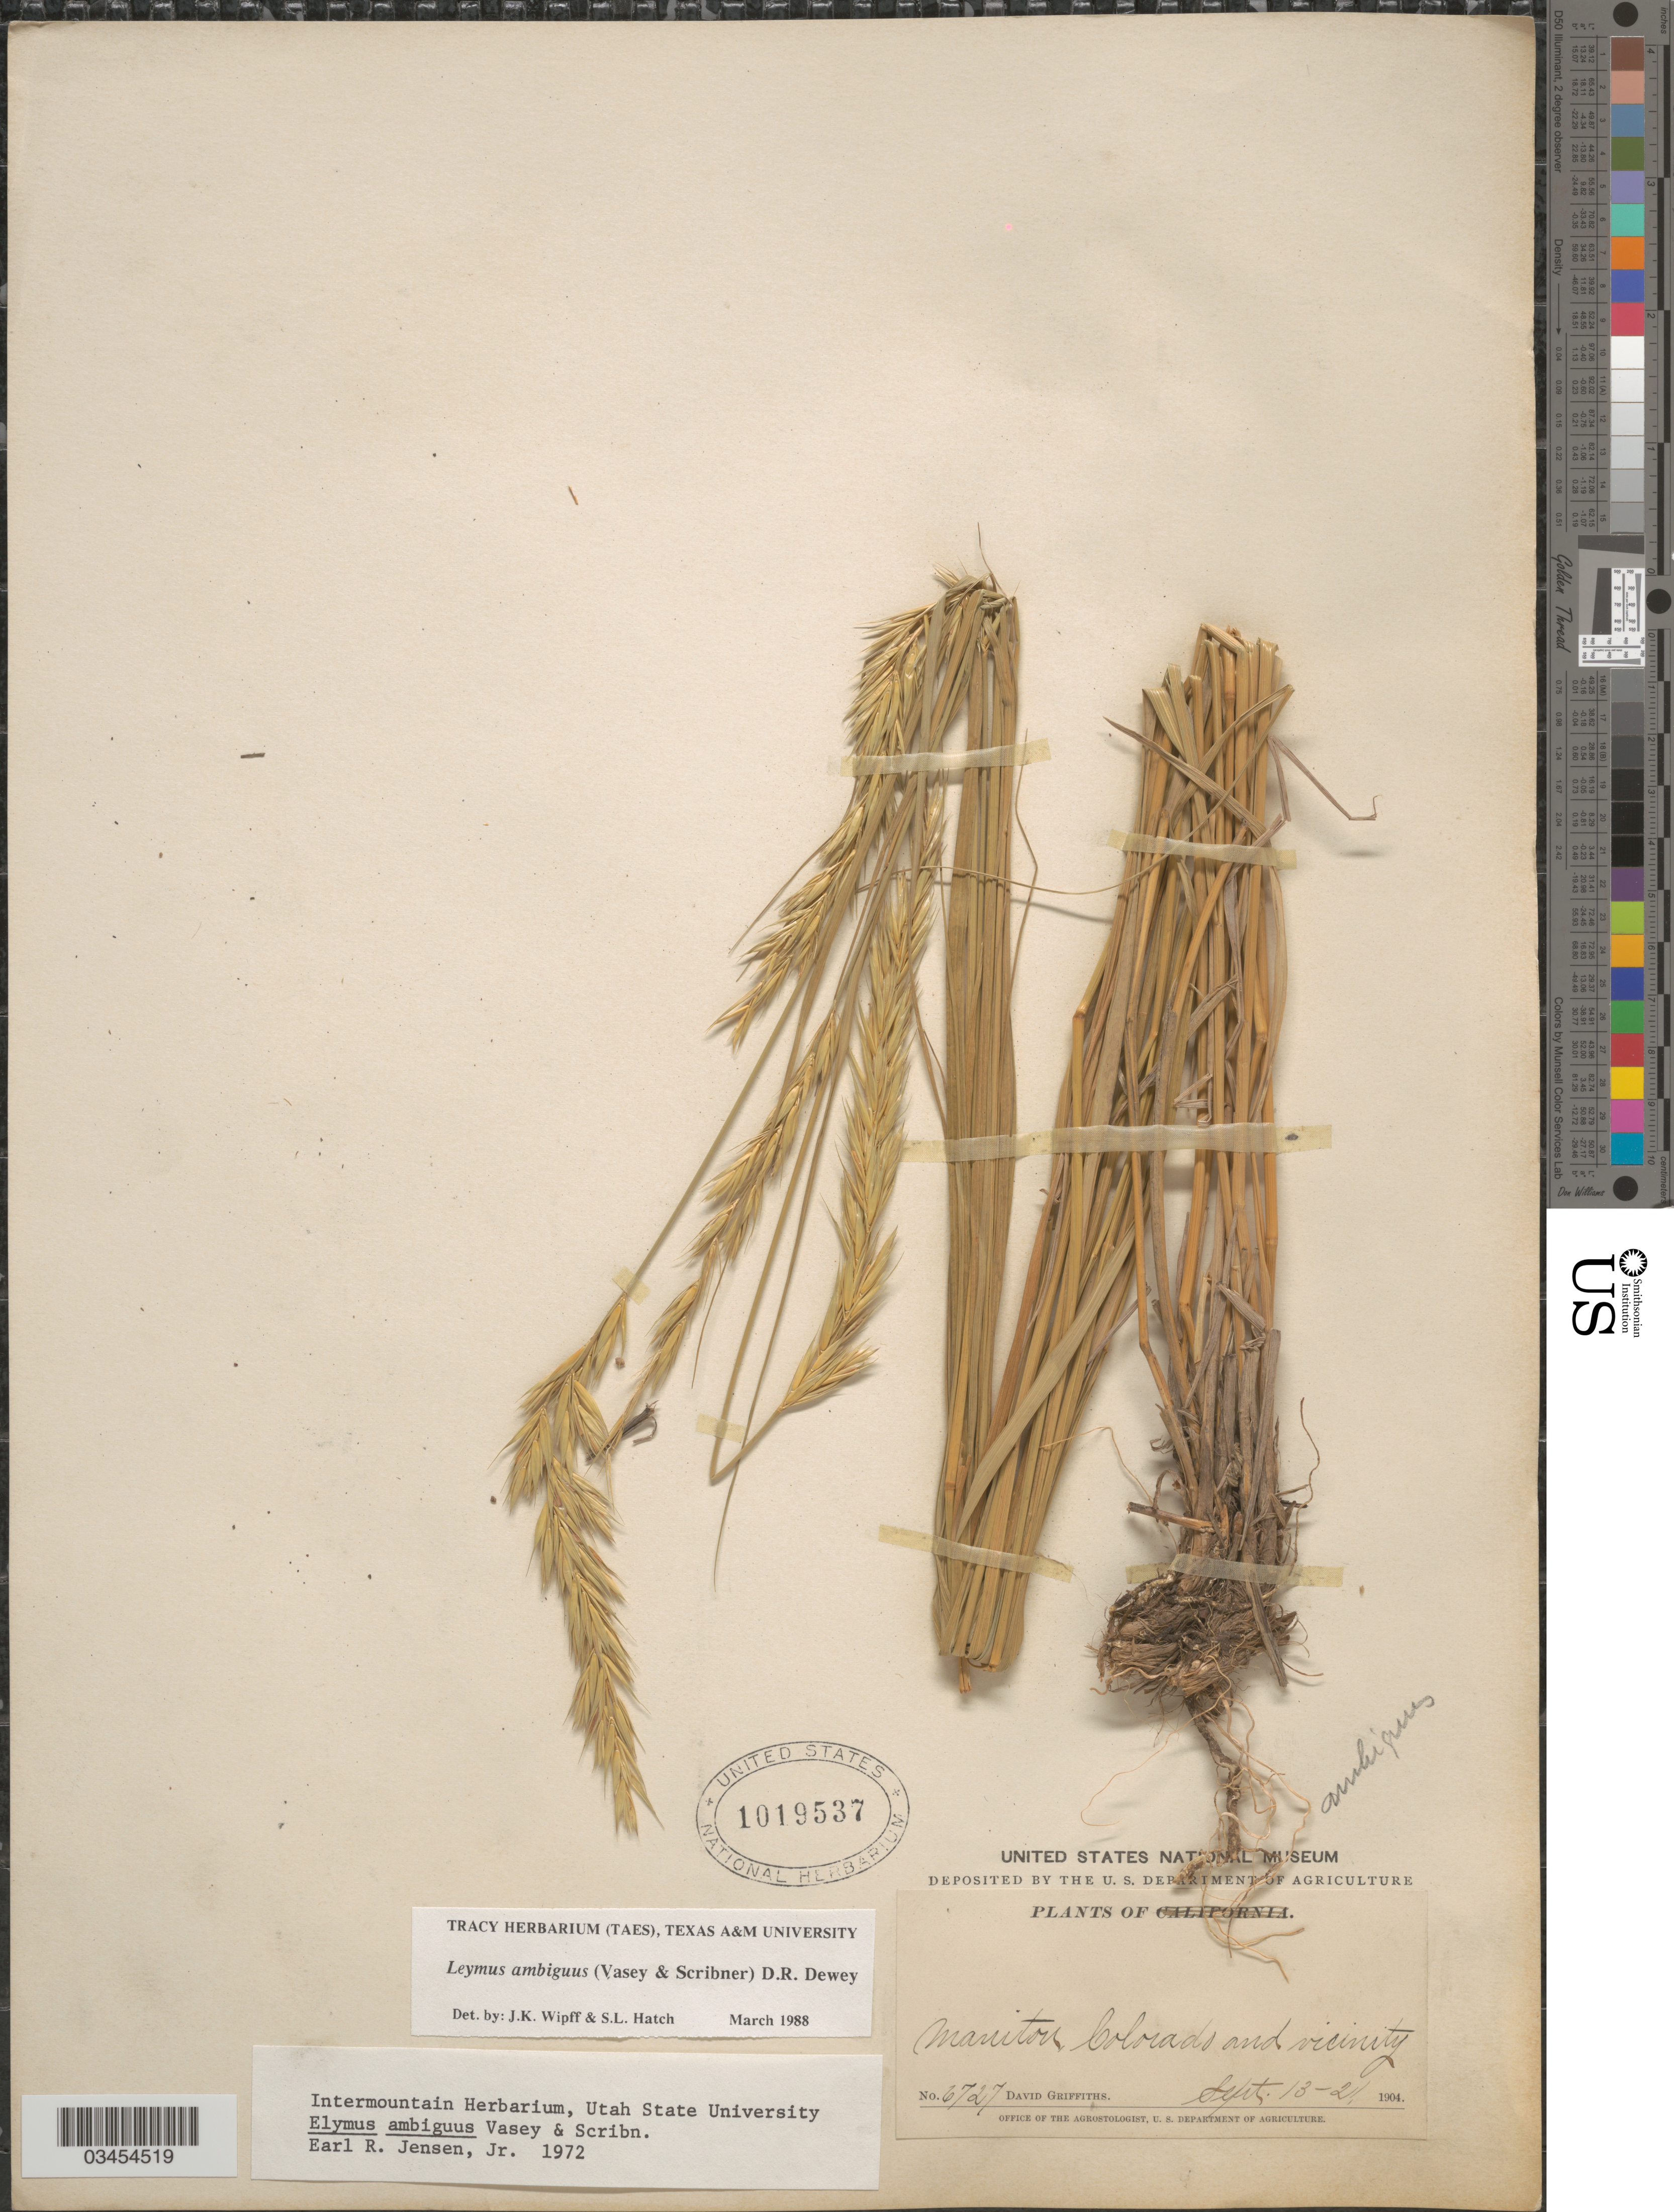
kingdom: Plantae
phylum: Tracheophyta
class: Liliopsida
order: Poales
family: Poaceae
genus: Leymus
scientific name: Leymus ambiguus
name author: (Vasey & Scribn.) Dewey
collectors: D. Griffiths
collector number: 6727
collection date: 1904-09-13/1904-09-21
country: United States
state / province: Colorado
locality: Manitou, Colorado and vicinity.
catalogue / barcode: US 1019537